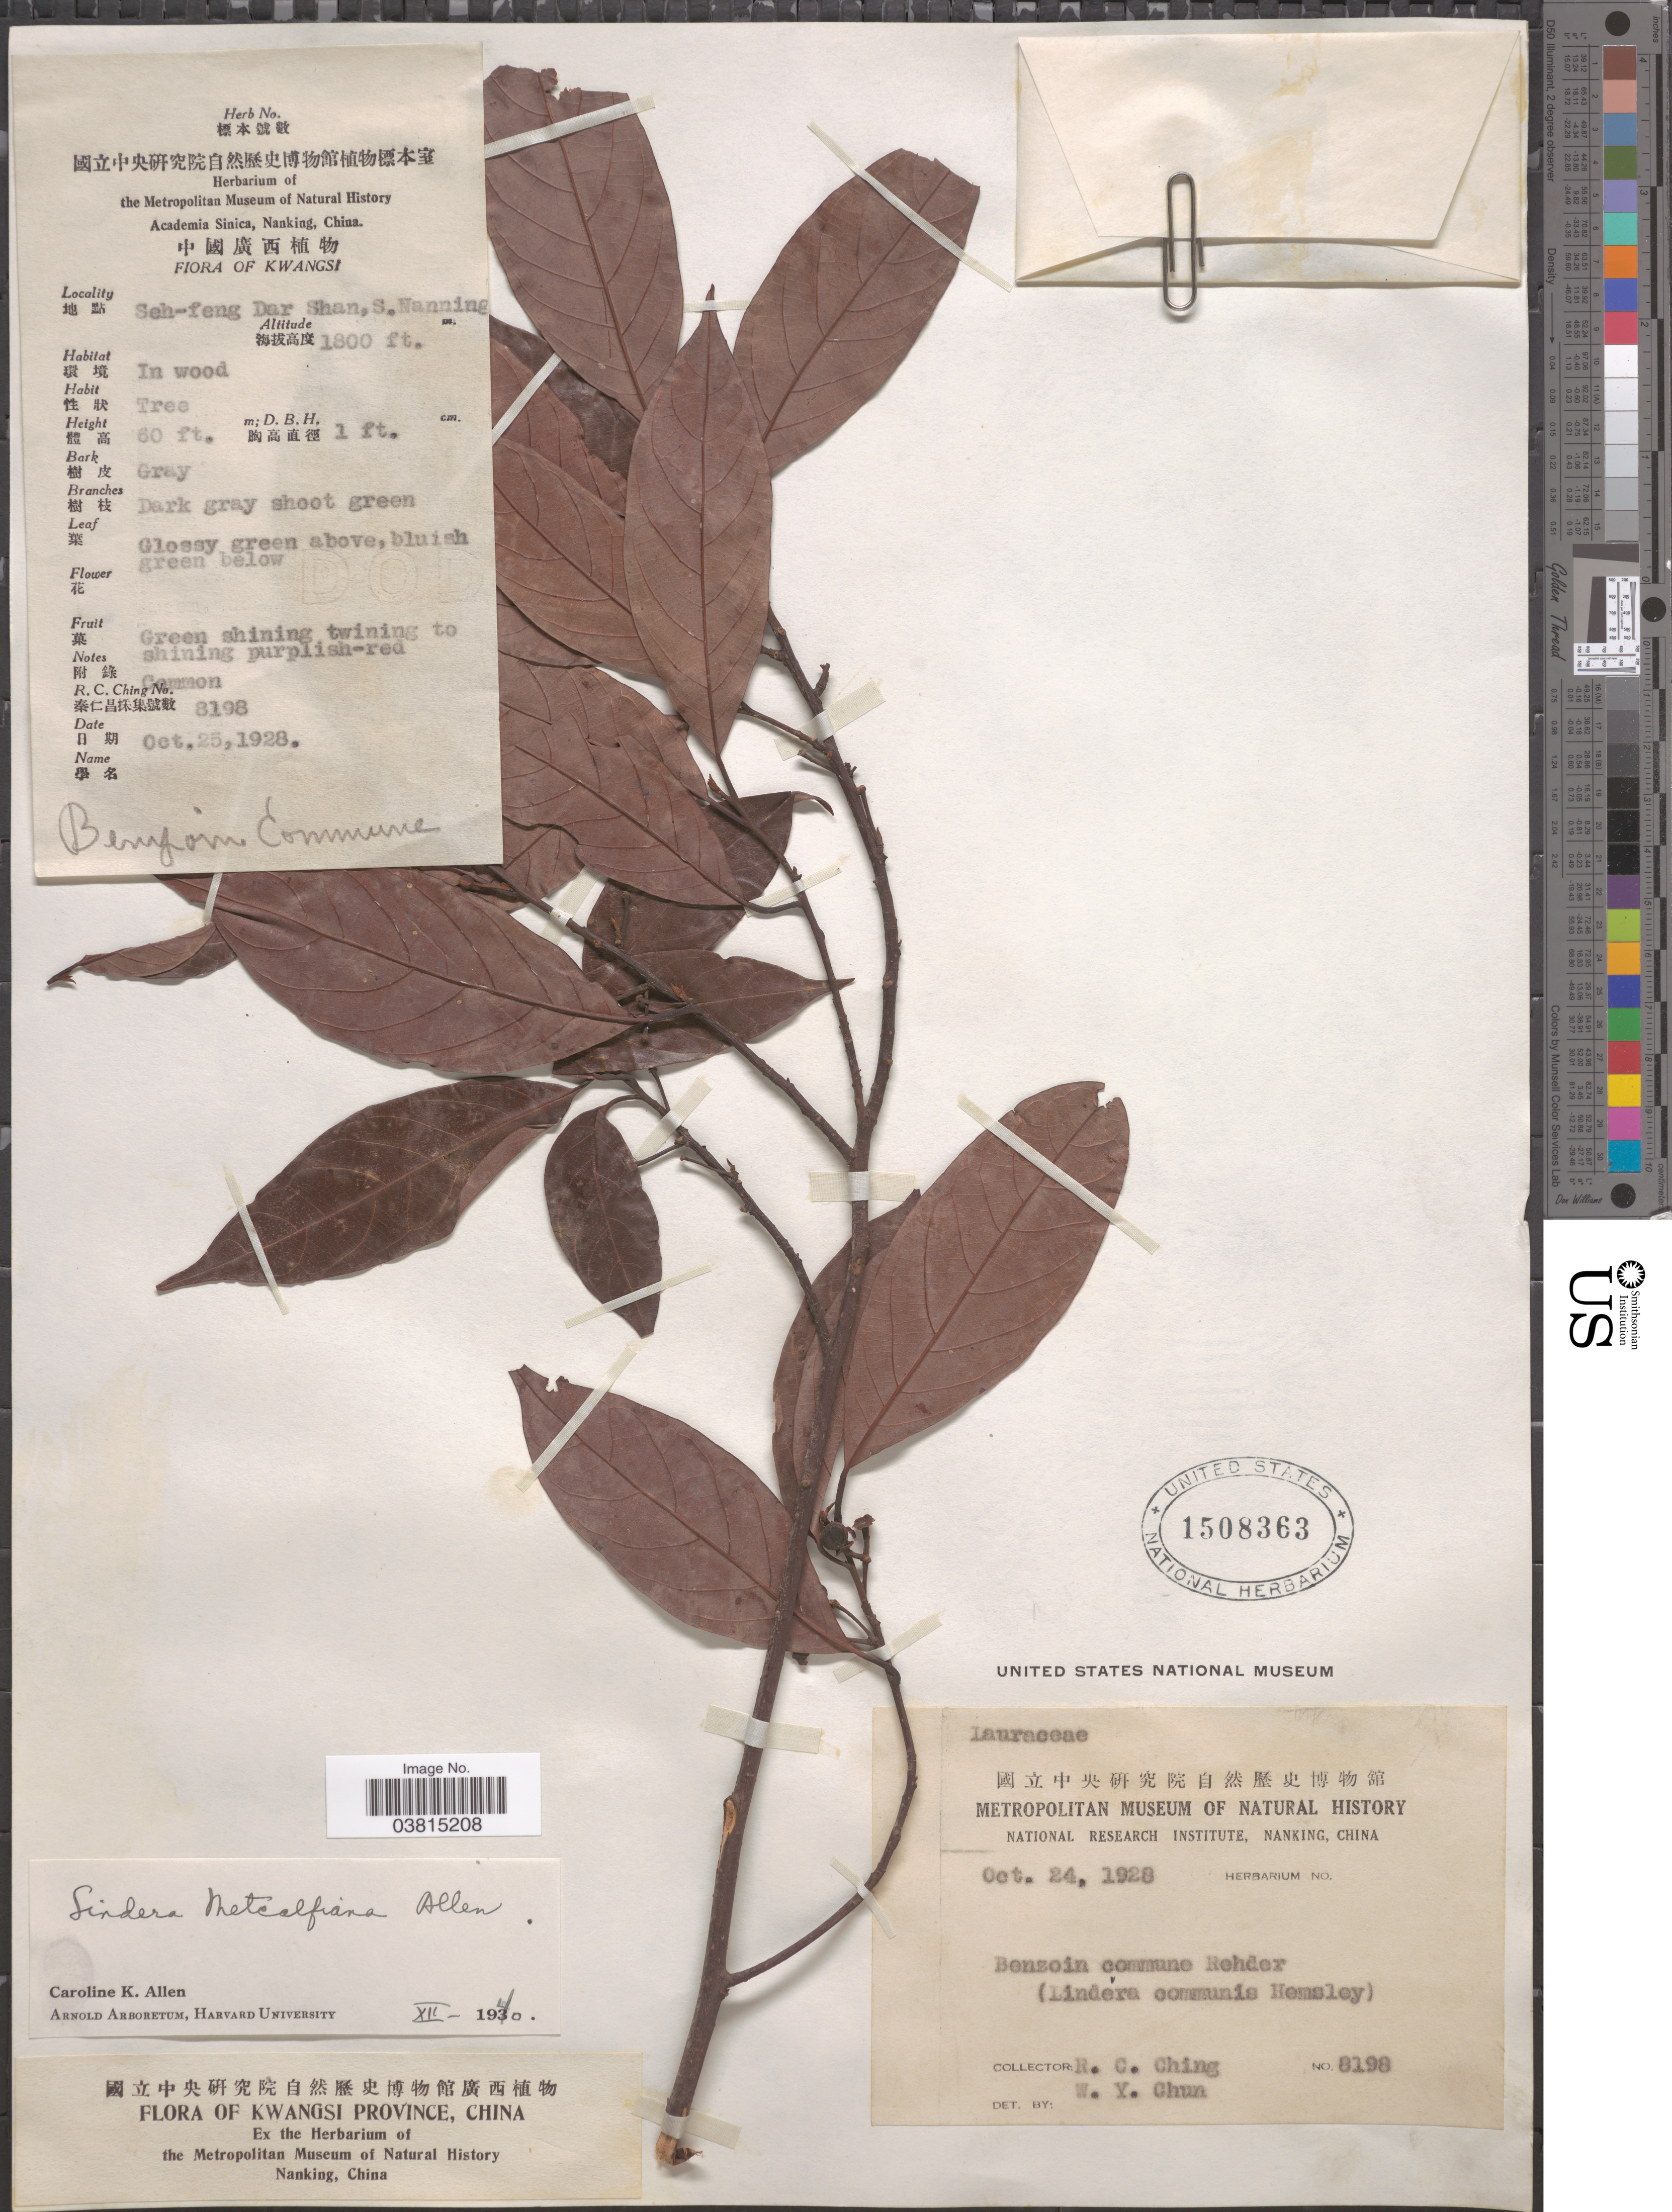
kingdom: Plantae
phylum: Tracheophyta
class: Magnoliopsida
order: Laurales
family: Lauraceae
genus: Lindera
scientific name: Lindera metcalfiana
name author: C.K. Allen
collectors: R. C. Ching & W. Y. Chun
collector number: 8198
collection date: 1928-10-24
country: China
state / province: Guangxi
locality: Kwangsi Province. Seh-feng Dar Shan, S. Nanning.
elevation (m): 549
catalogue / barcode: US 1508363